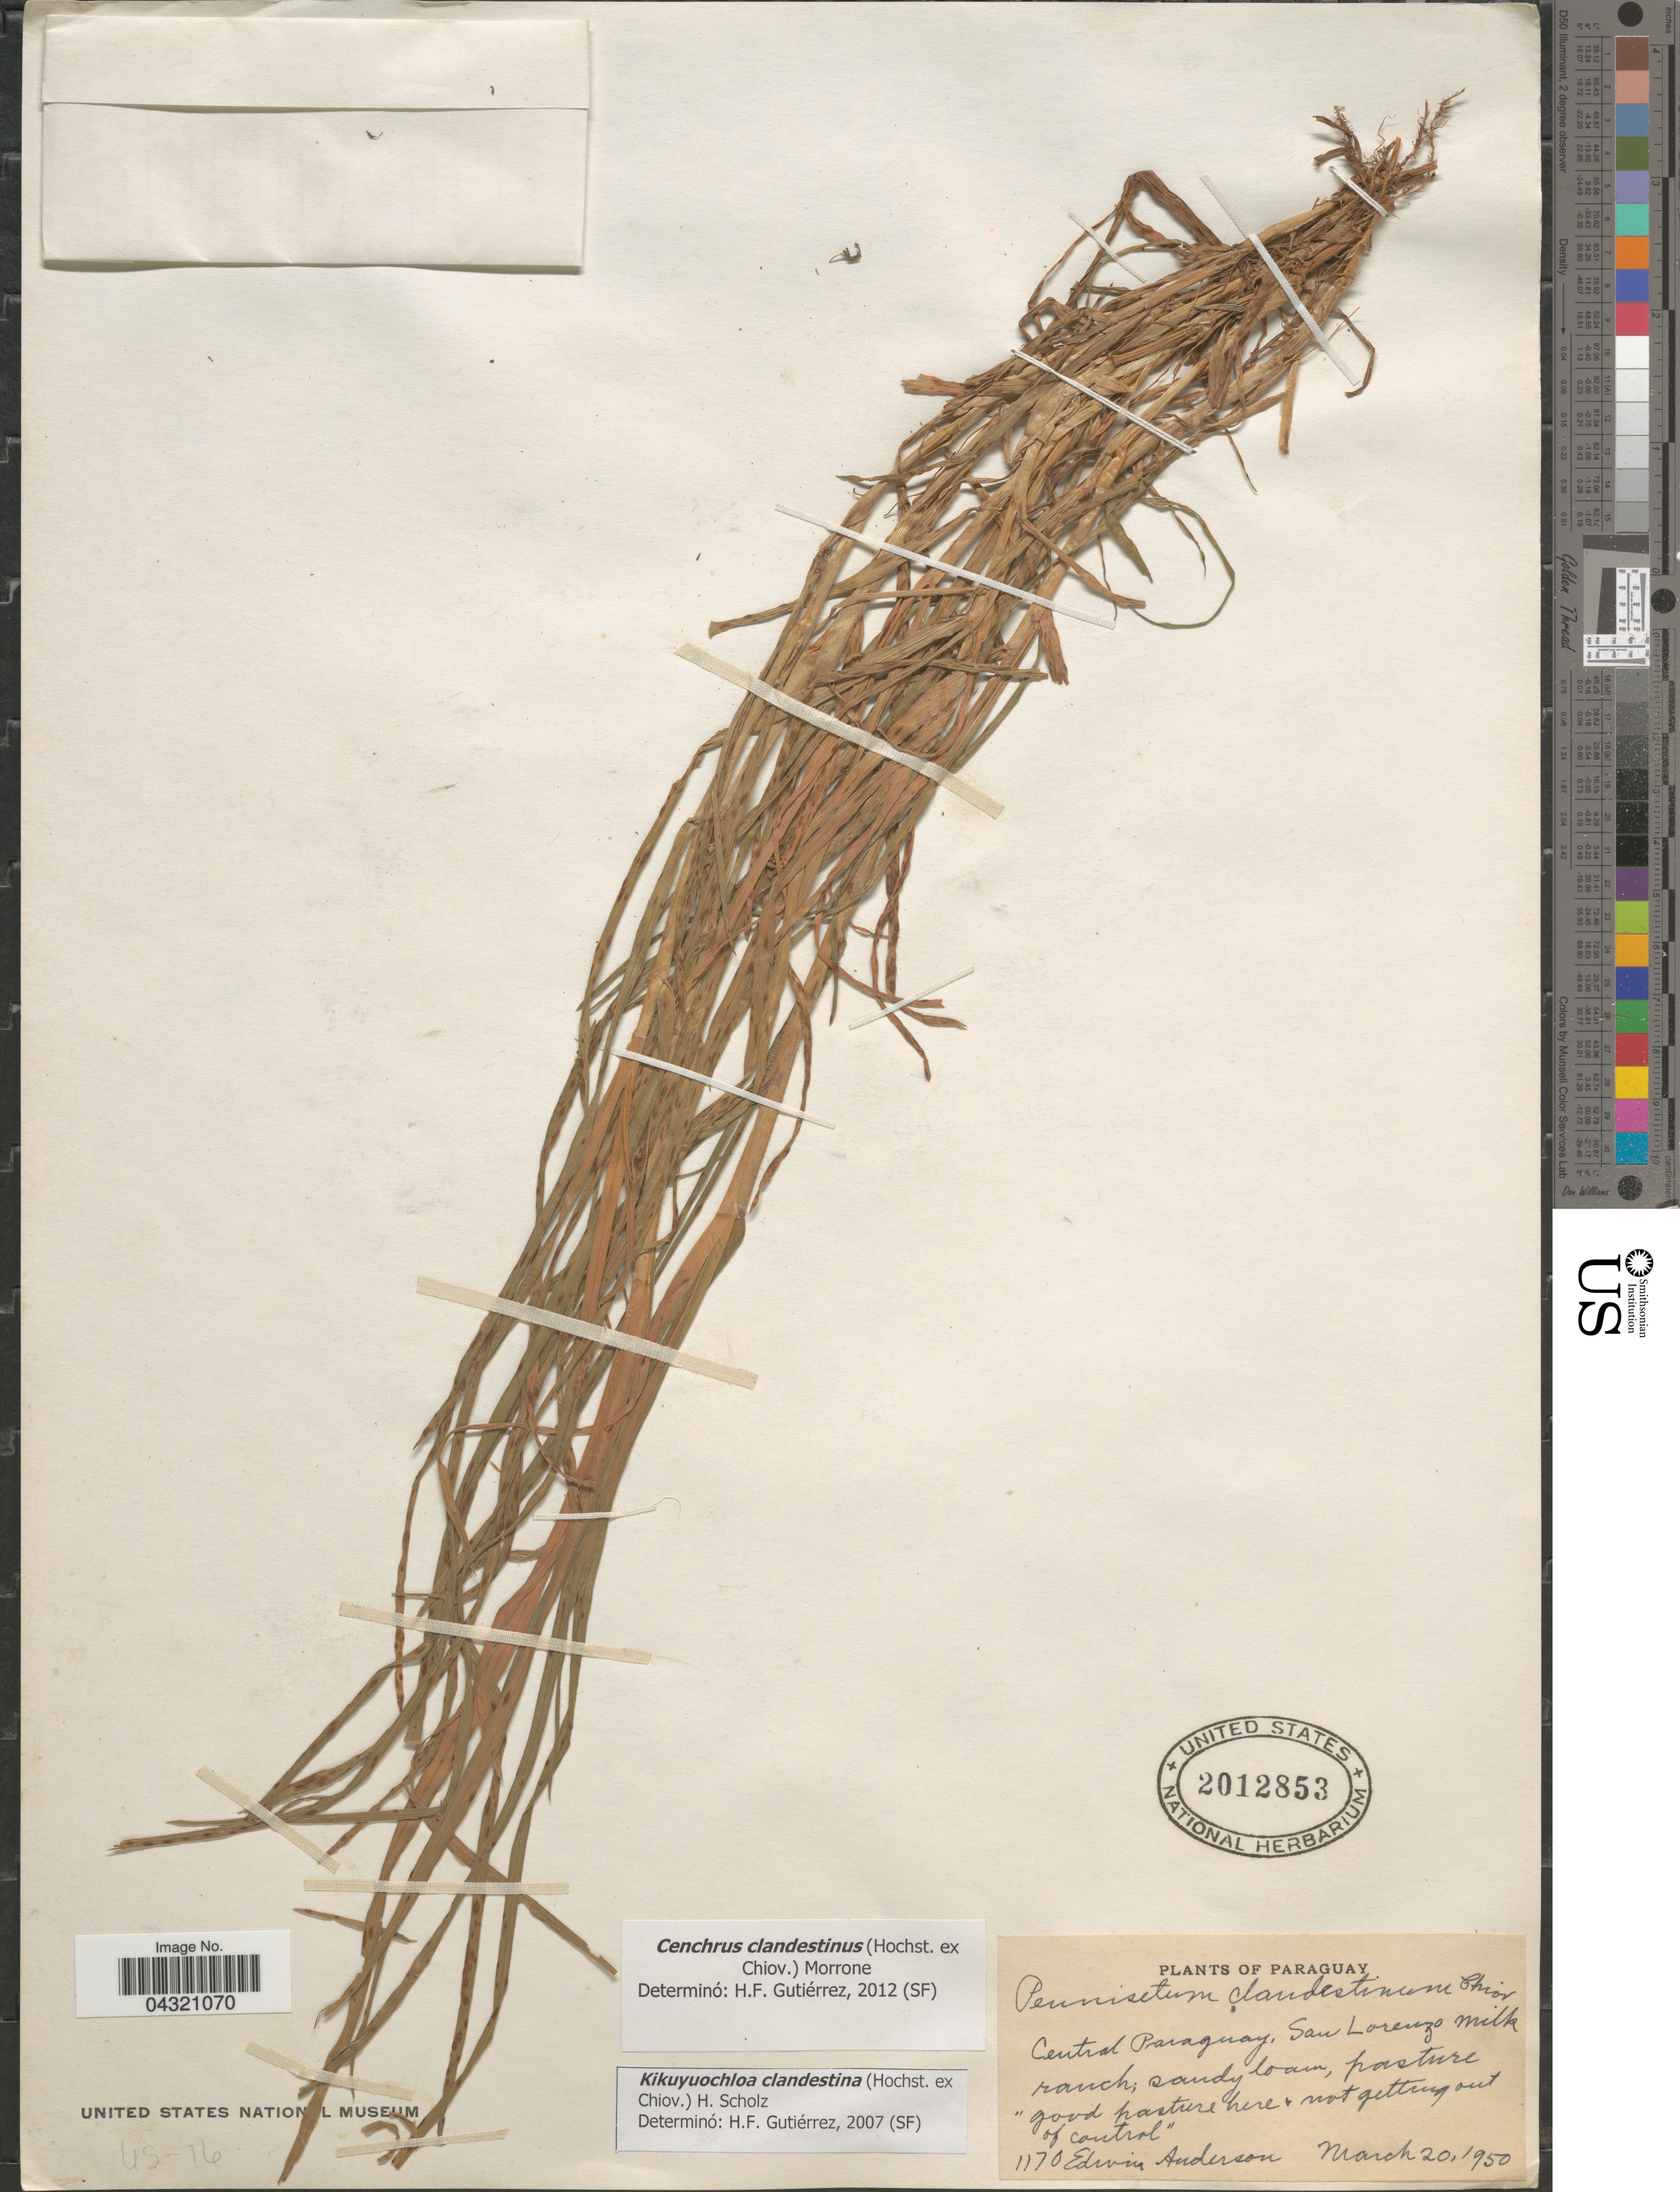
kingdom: Plantae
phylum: Tracheophyta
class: Liliopsida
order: Poales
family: Poaceae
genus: Cenchrus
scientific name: Cenchrus clandestinus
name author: (Hochst. & Chiov.) Morrone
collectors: E. Anderson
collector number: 1170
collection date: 1950-03-20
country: Paraguay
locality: Central Paraguay, San Lorenzo milk ranch.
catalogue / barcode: US 2012853